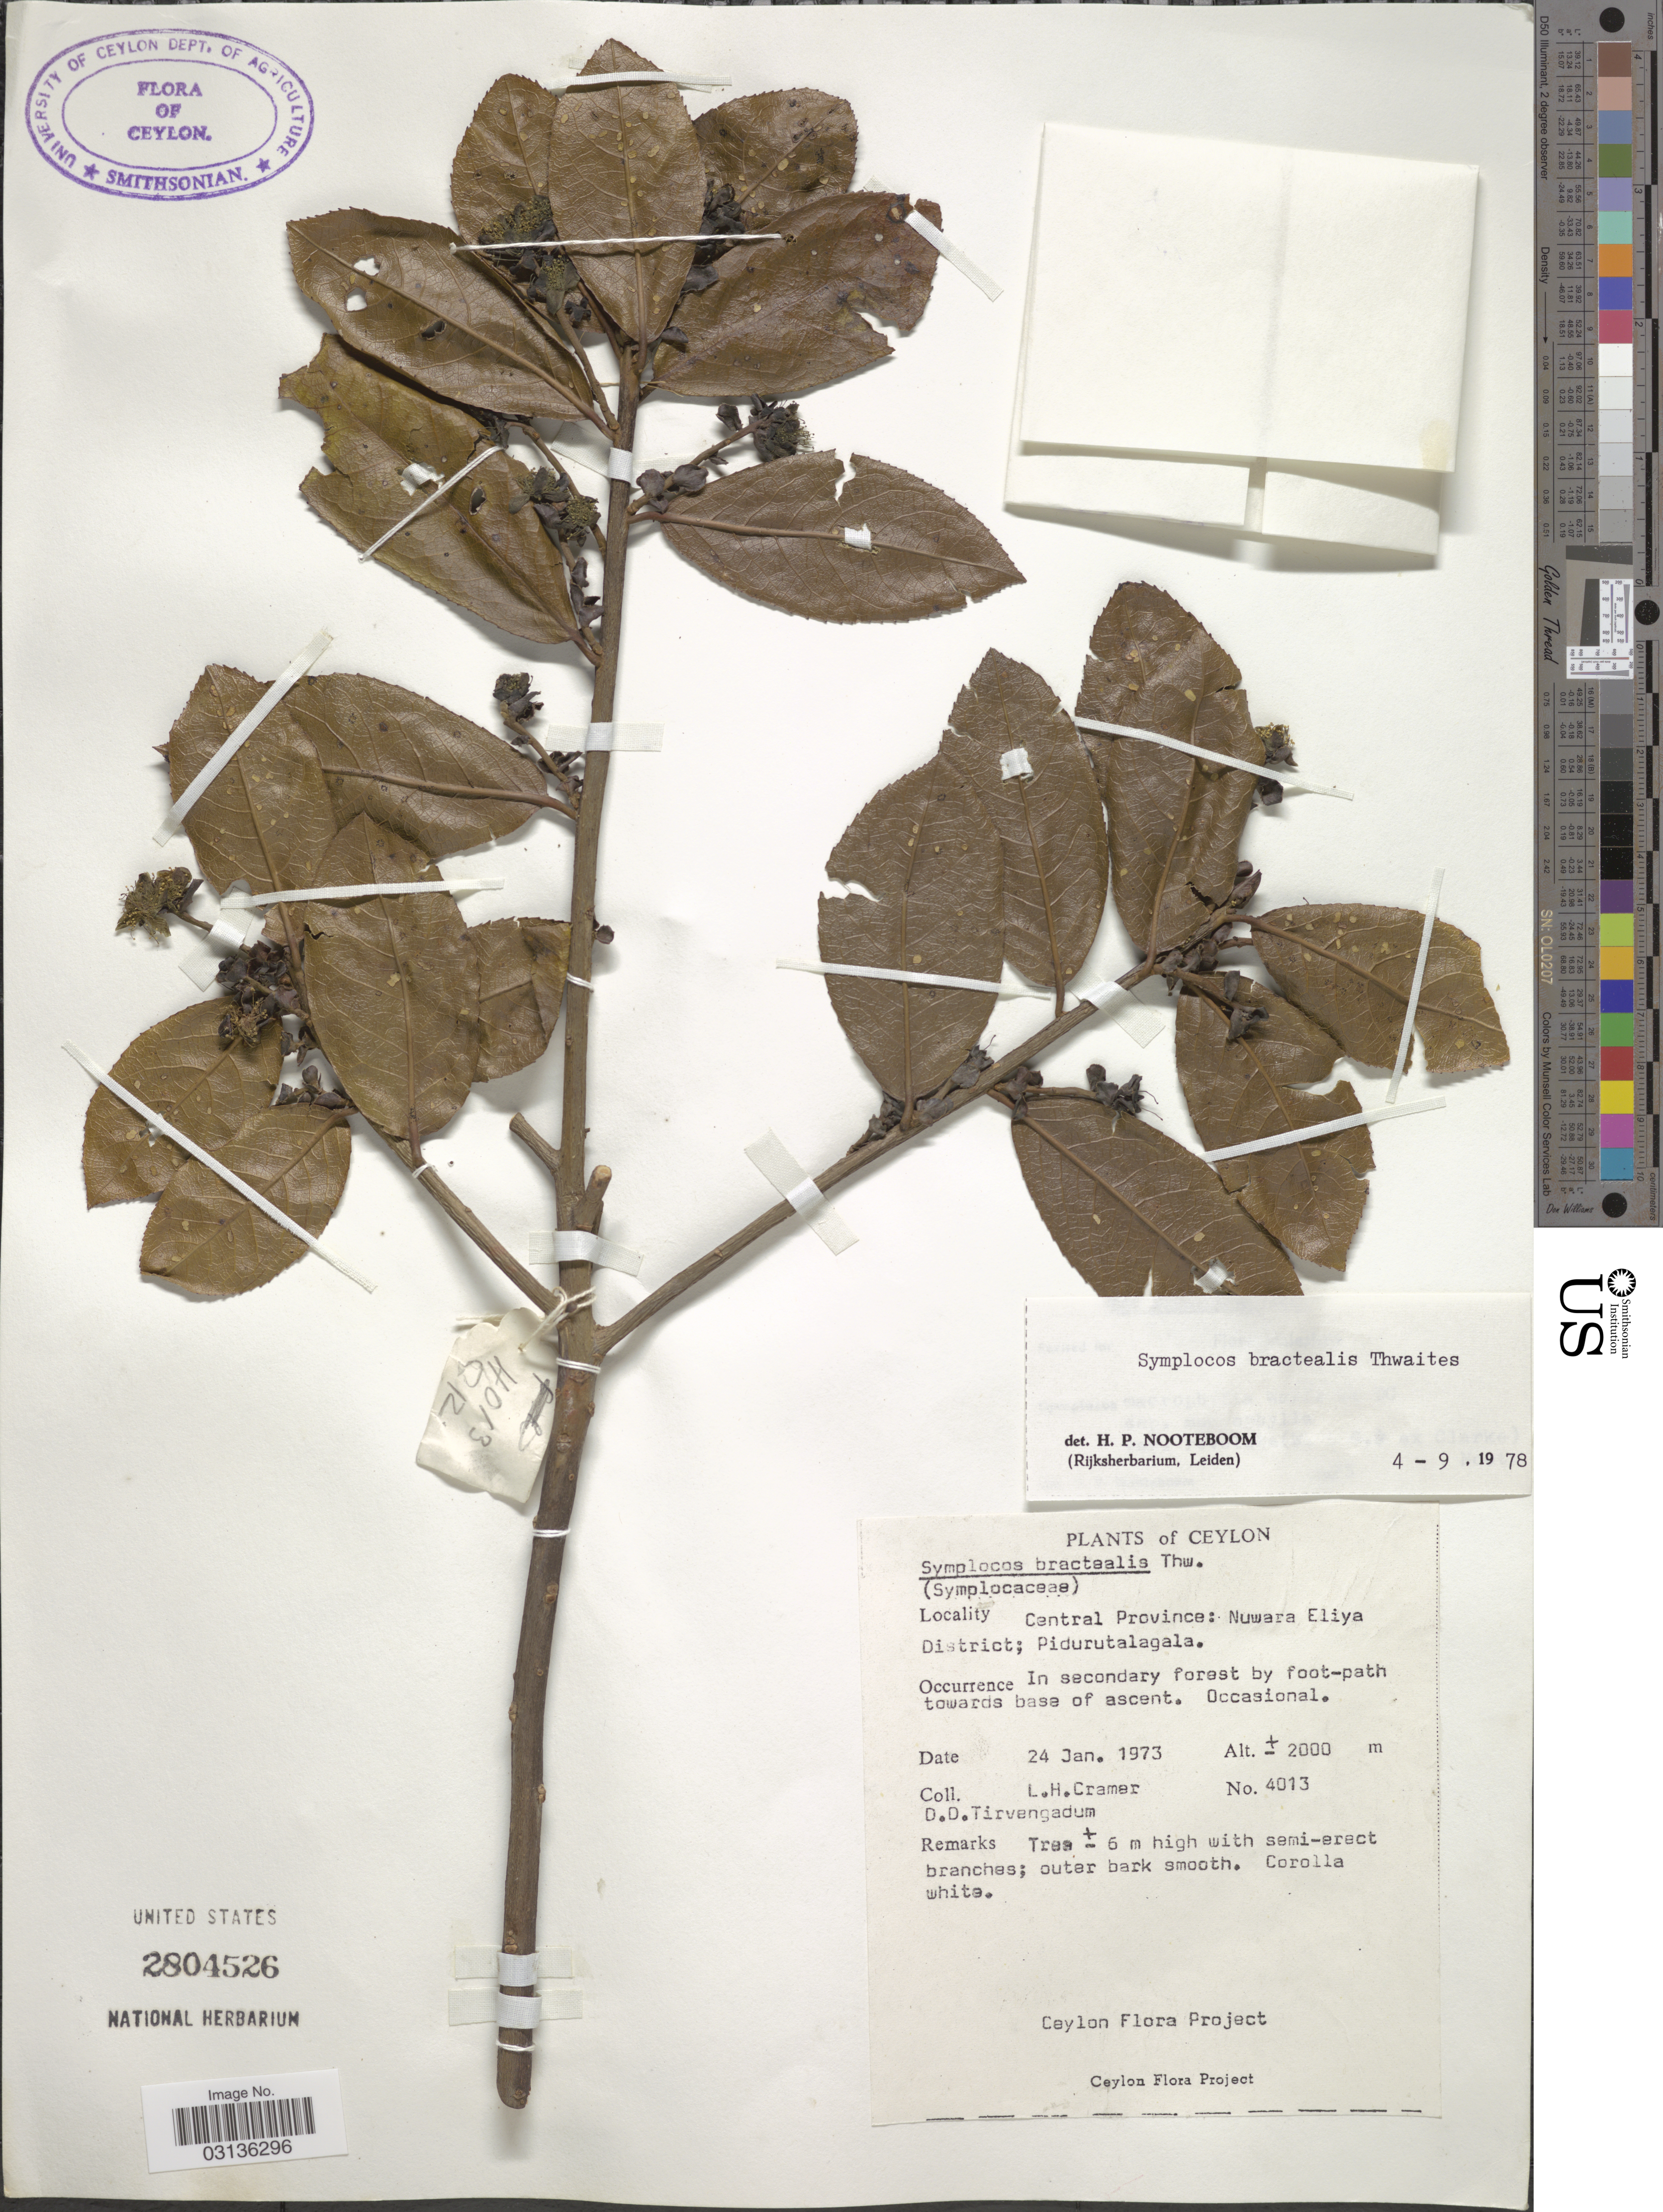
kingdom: Plantae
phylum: Tracheophyta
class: Magnoliopsida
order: Ericales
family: Symplocaceae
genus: Symplocos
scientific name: Symplocos bractealis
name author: Thwaites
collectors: L. H. Cramer & D. Tirvengadum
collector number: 4013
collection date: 1973-01-24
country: Sri Lanka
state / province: Central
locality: Ceylon. Central Province: Nuwara Eliya District; Pidurutalagala.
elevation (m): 2000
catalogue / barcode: US 2804526